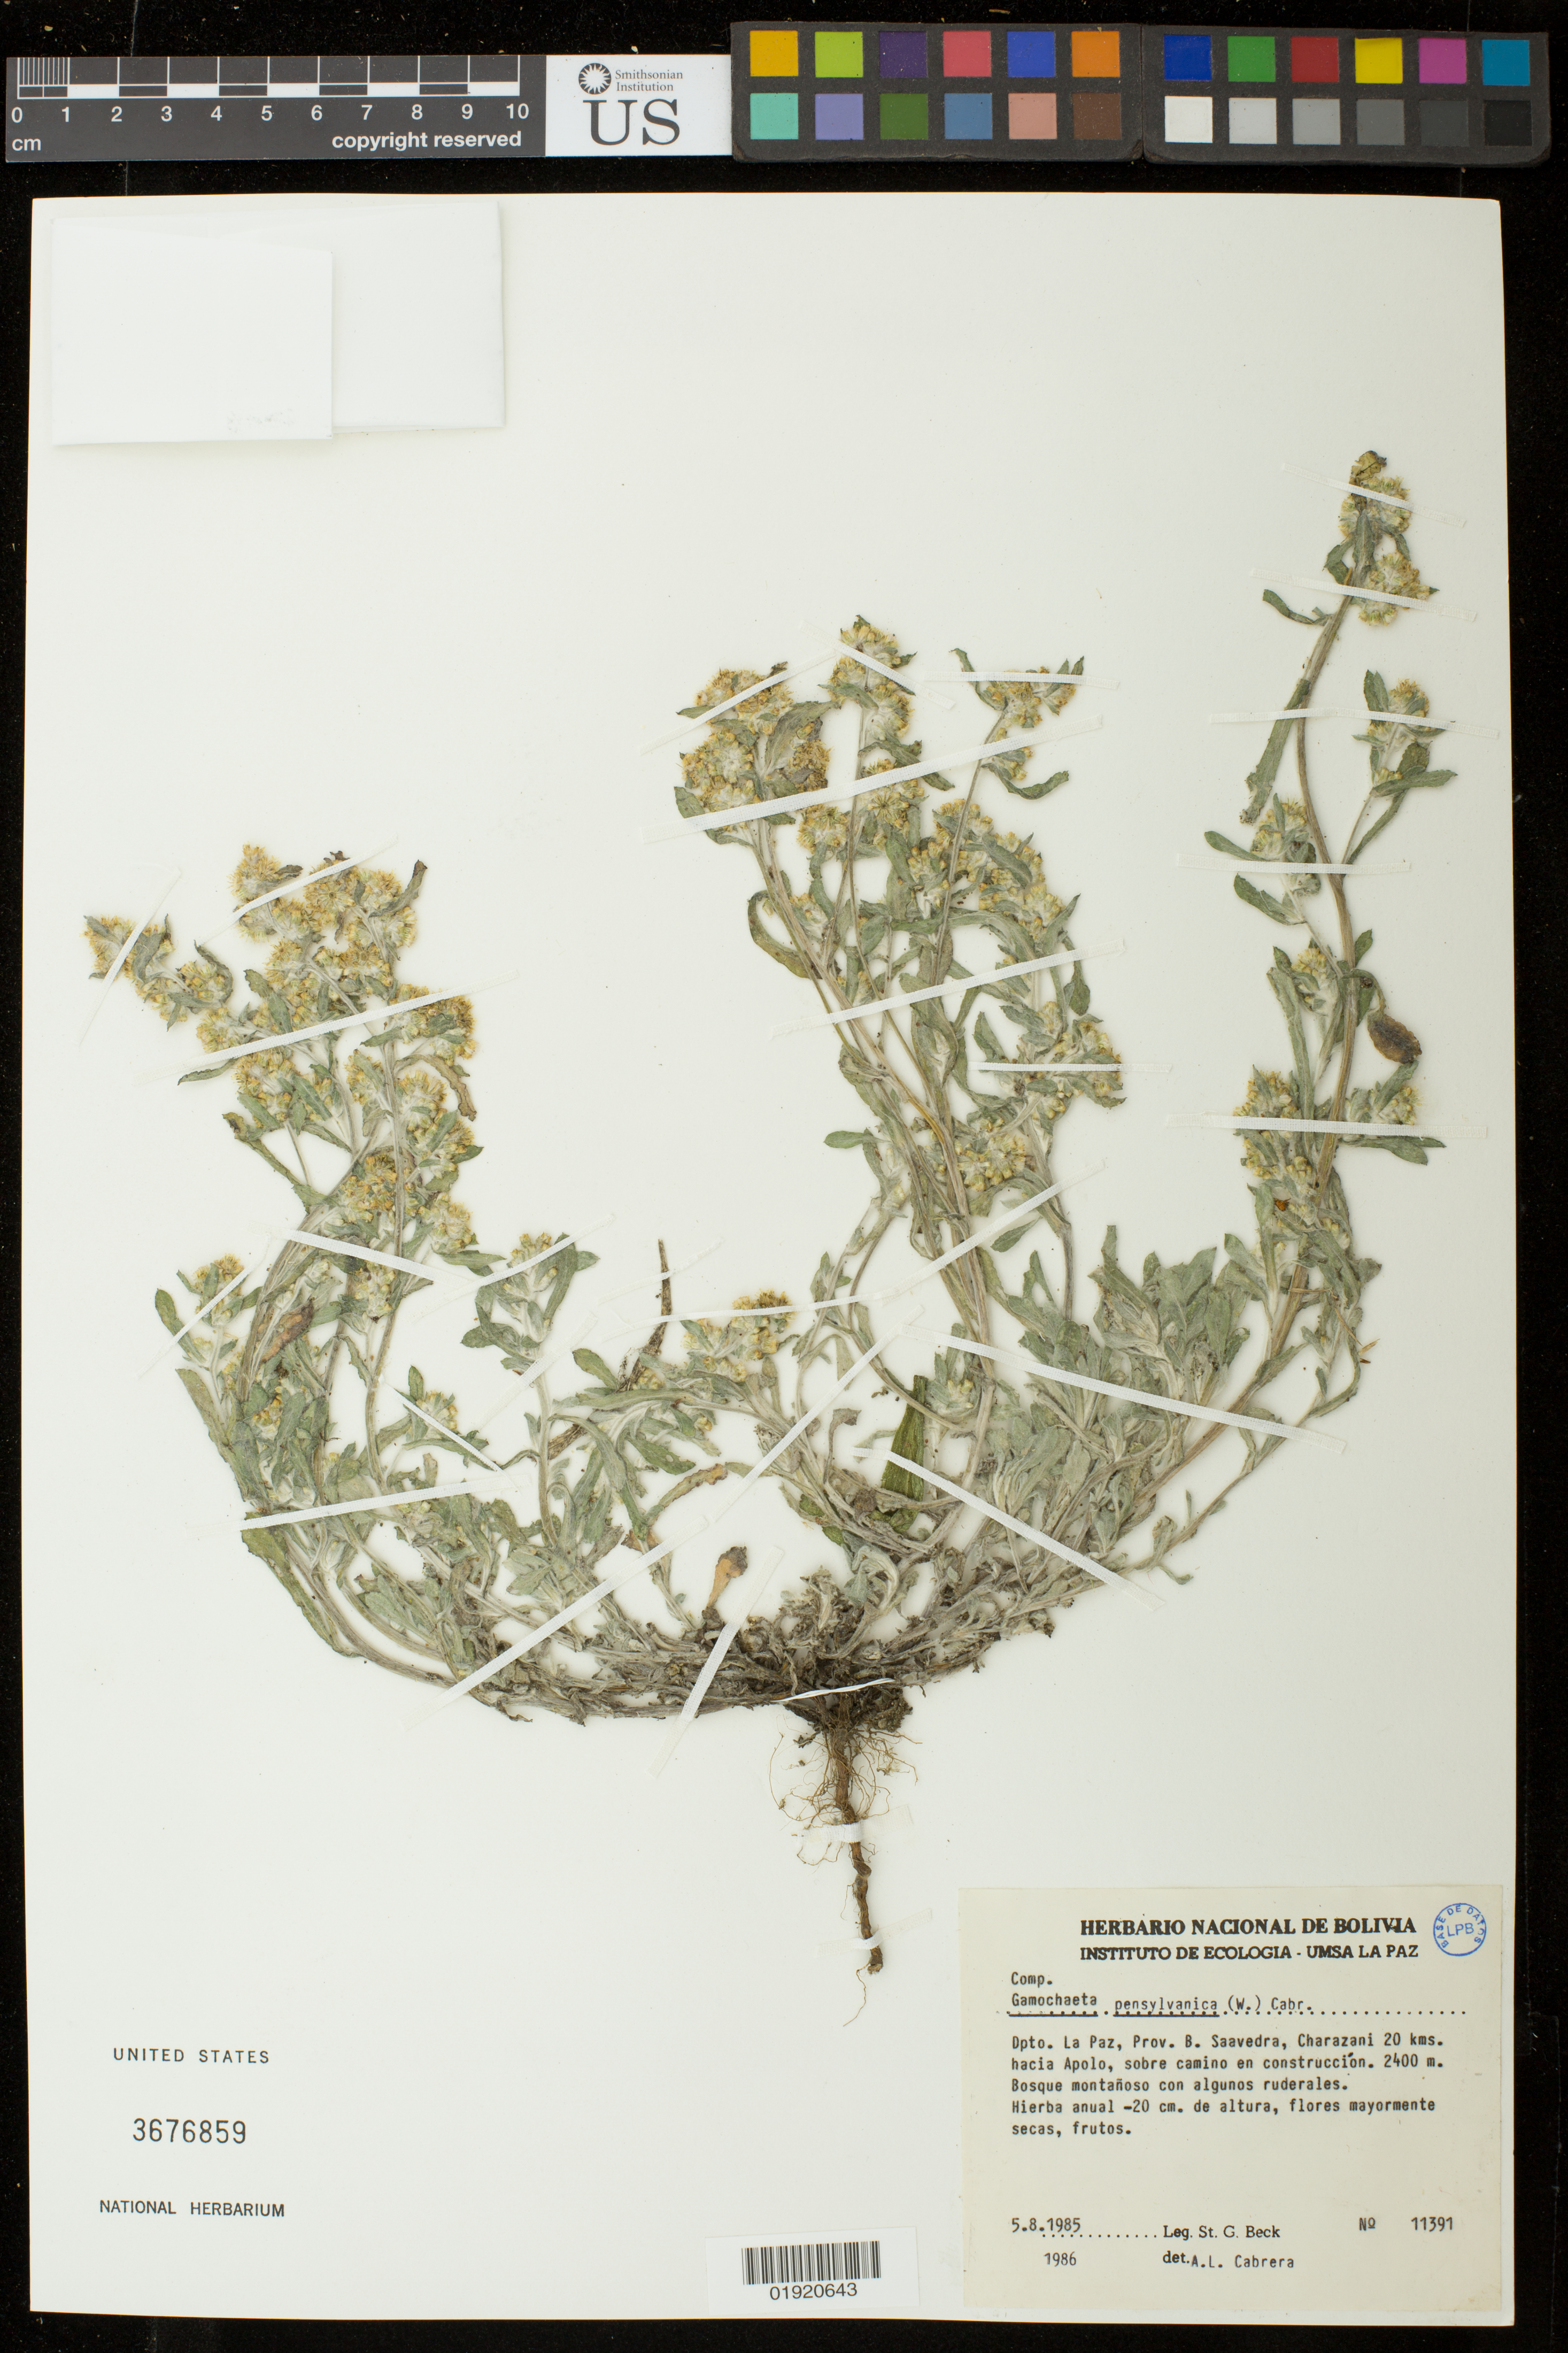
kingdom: Plantae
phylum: Tracheophyta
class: Magnoliopsida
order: Asterales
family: Asteraceae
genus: Gamochaeta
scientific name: Gamochaeta pensylvanica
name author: (Willd.) Cabrera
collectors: S. Beck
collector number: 11391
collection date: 1985-08-05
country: Bolivia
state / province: La Paz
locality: Dpto. La Paz, Prov. B. Saavedra, Charanzani 20 kms. hacia Apolo, sobre camino en construccion.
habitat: Bosque montanoso con algunos ruderales.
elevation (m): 2400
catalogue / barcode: US 3676859